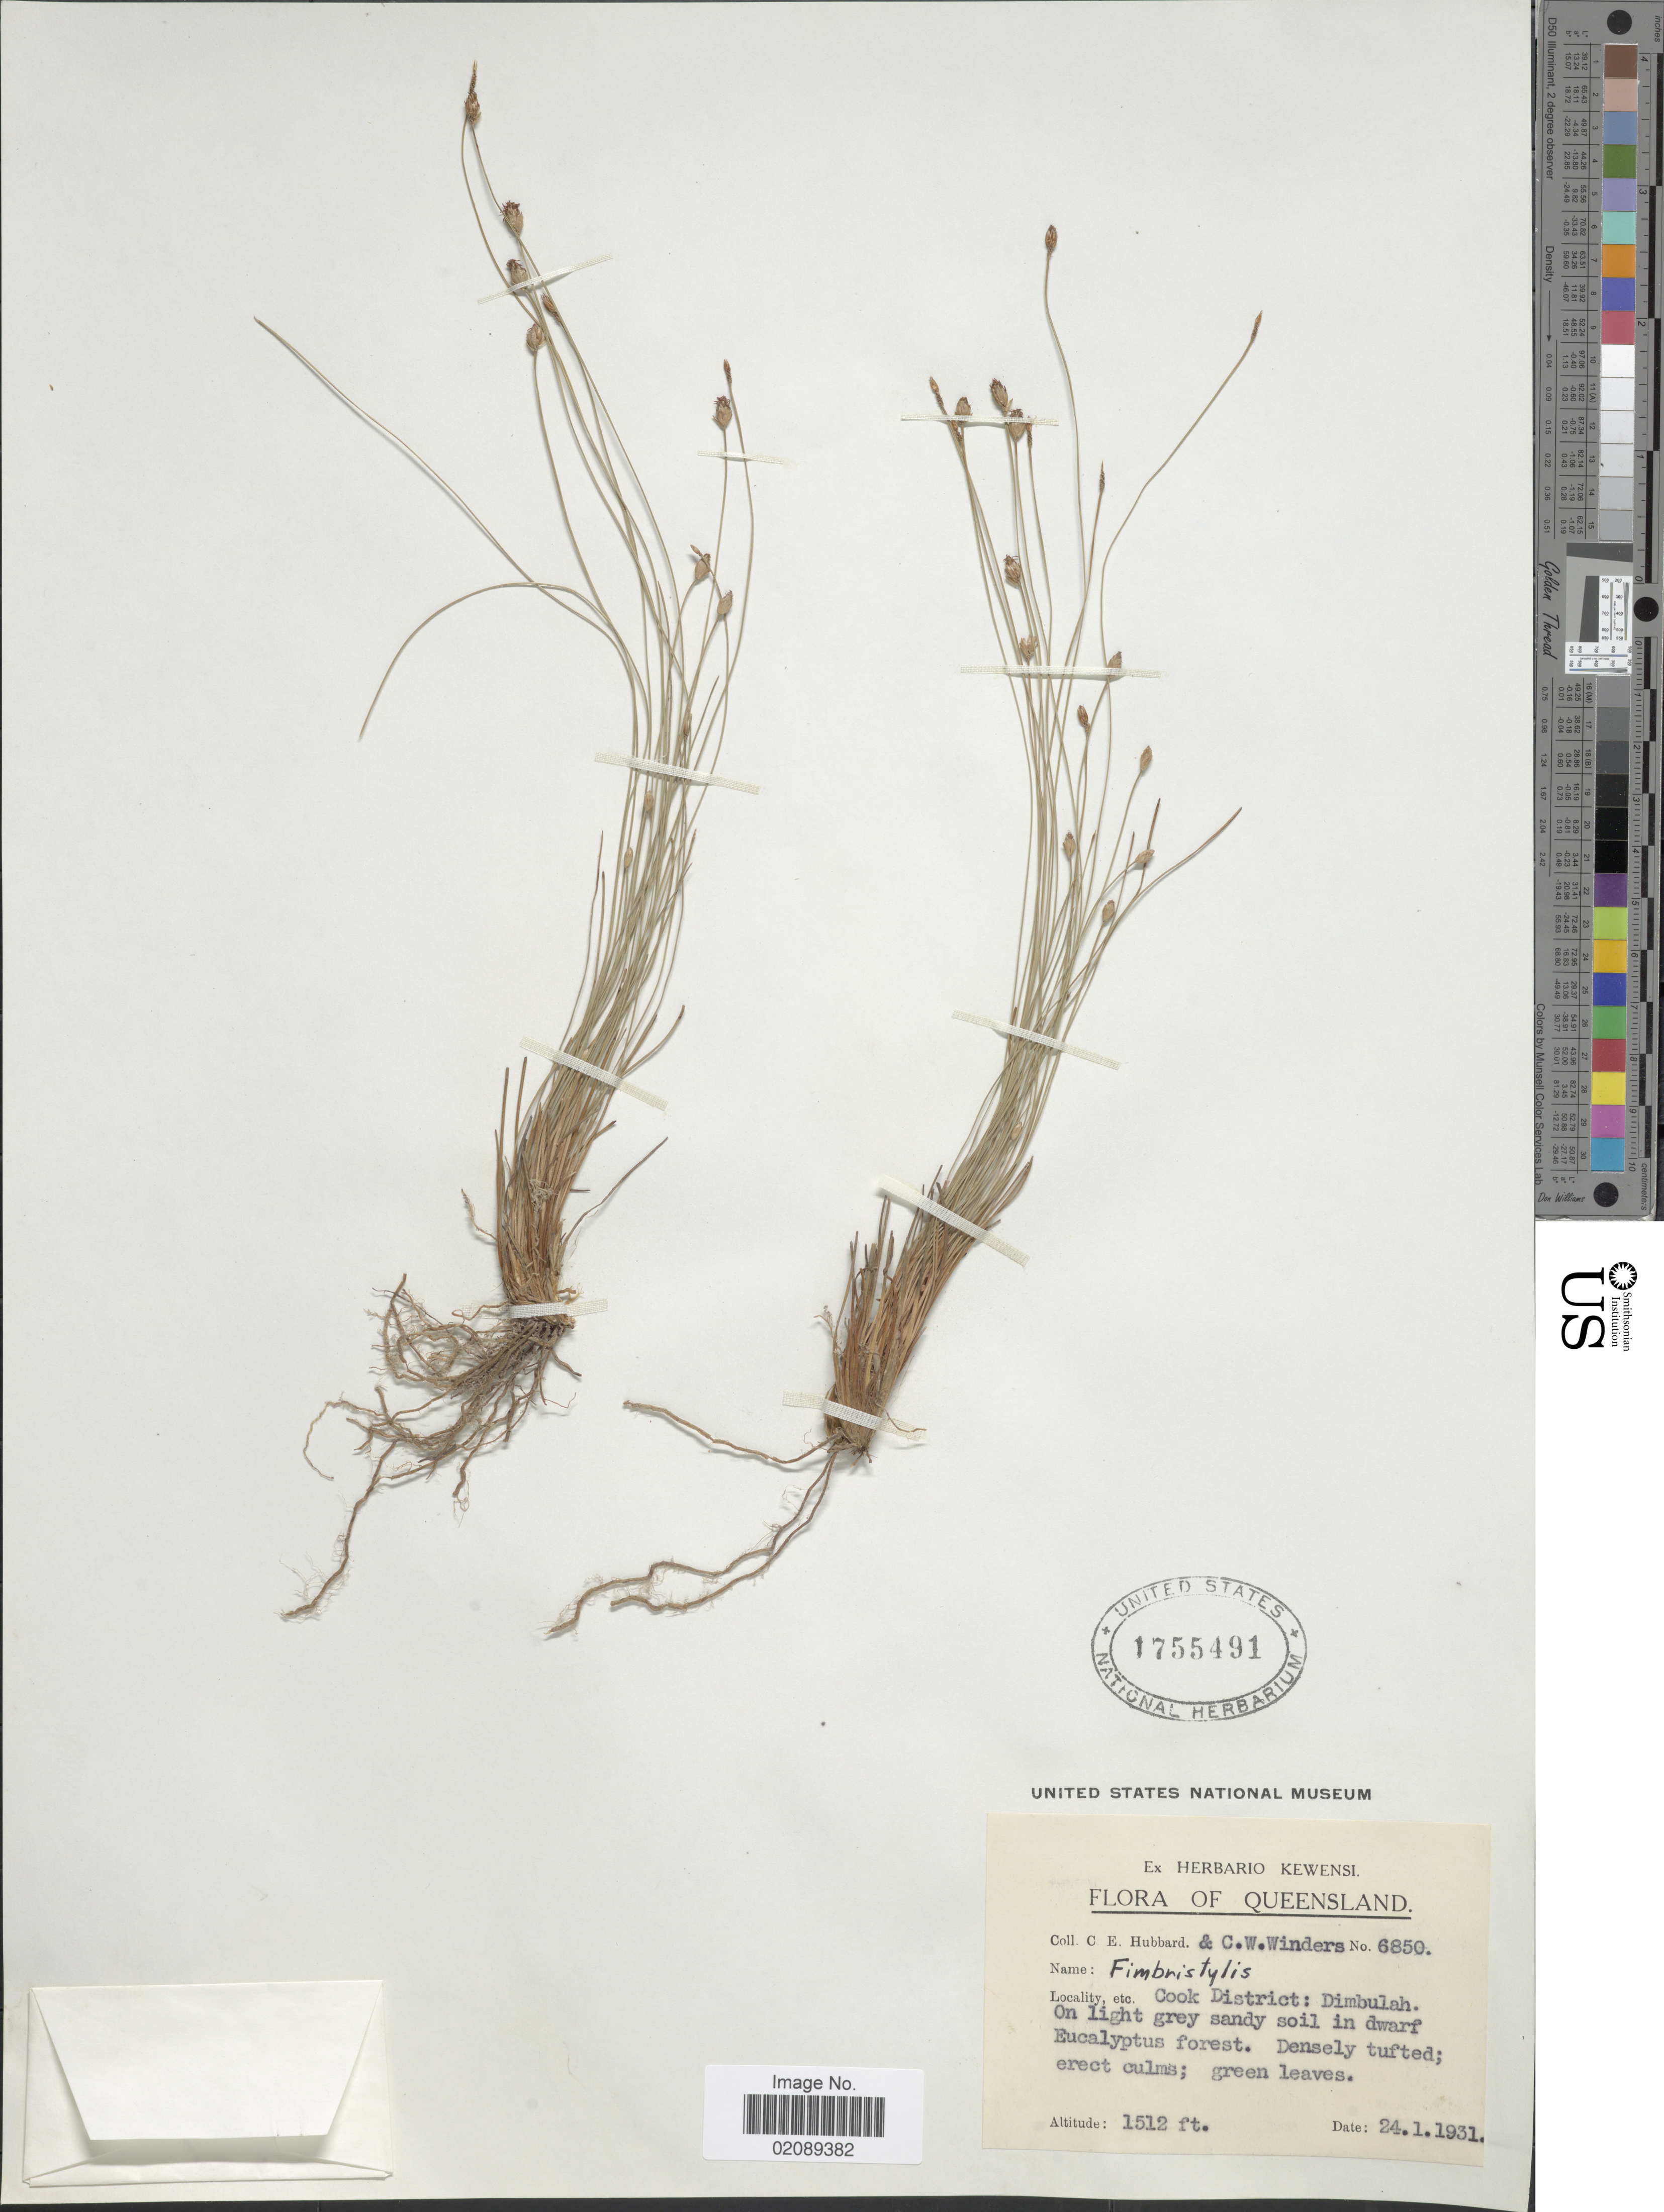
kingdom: Plantae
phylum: Tracheophyta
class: Liliopsida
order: Poales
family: Cyperaceae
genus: Fimbristylis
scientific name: Fimbristylis simplex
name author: S.T. Blake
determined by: Strong, Mark T., (BOT), Smithsonian Institution - National Museum of Natural History (UNITED STATES)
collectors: C. E. Hubbard & C. Winders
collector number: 6850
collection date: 1931-01-24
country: Australia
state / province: Queensland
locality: Cook District: Dimbulah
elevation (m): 461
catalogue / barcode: US 1755491